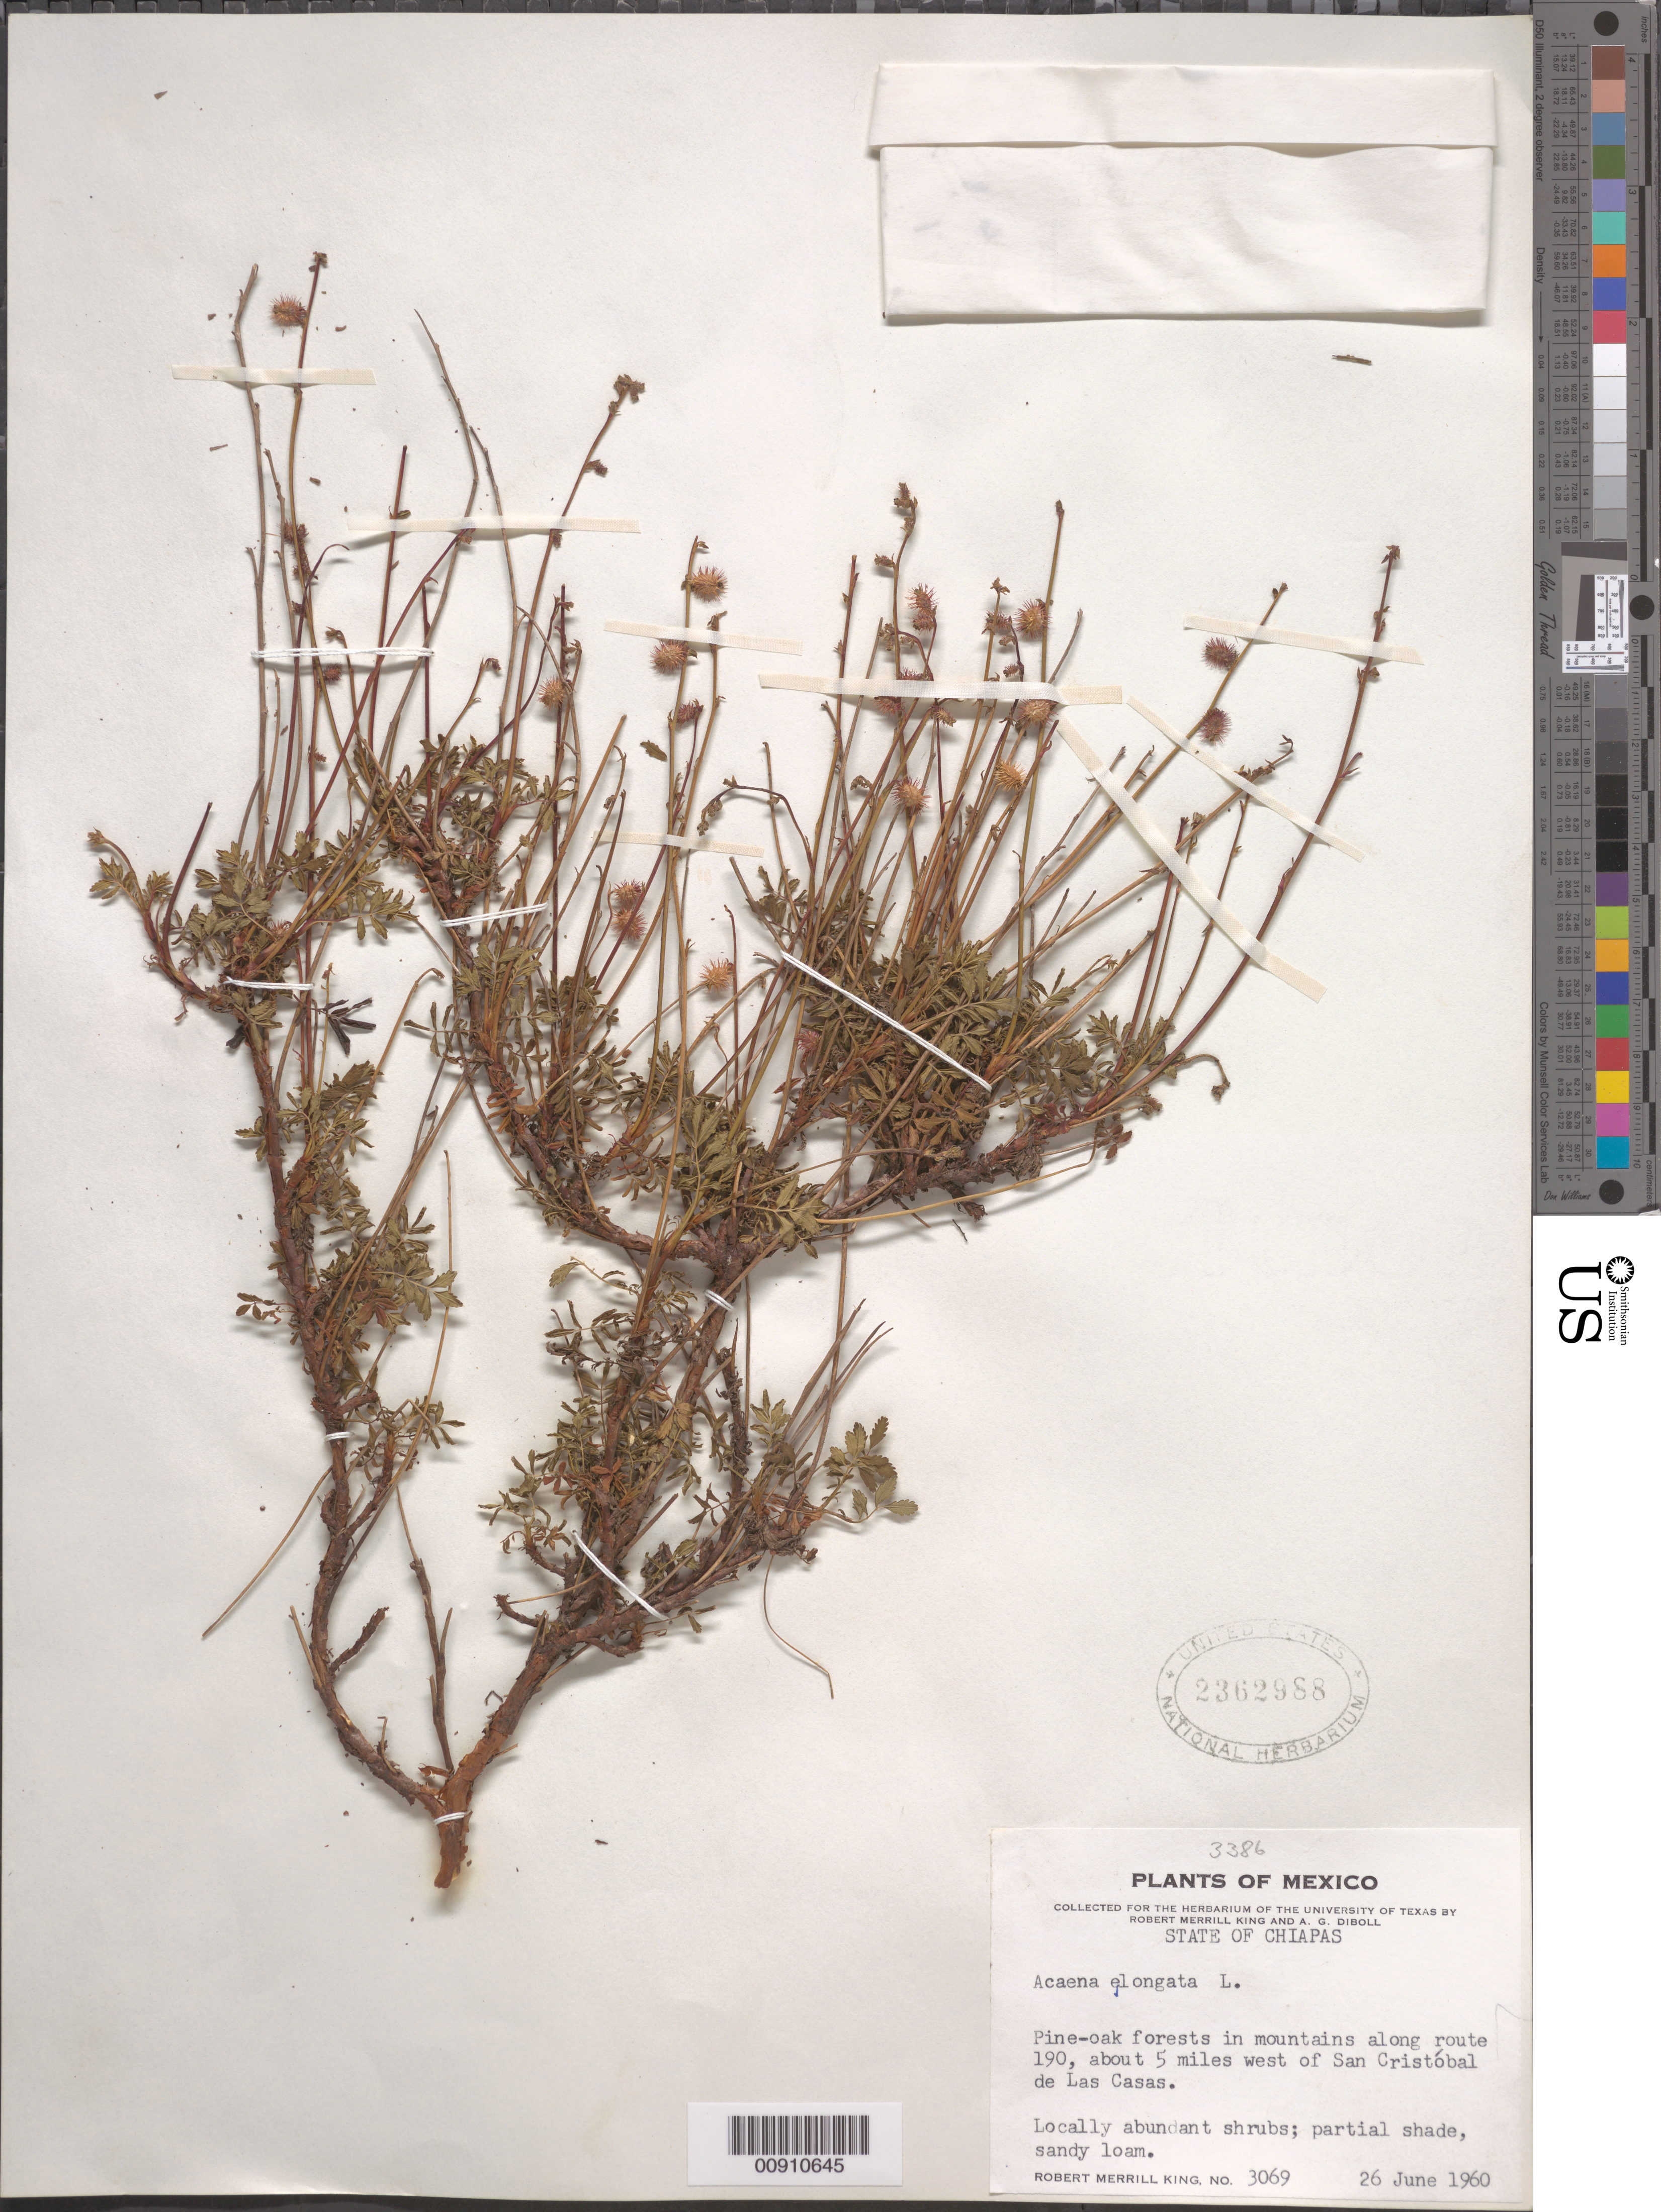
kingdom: Plantae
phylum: Tracheophyta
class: Magnoliopsida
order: Rosales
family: Rosaceae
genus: Acaena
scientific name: Acaena elongata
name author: L.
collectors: R. M. King & A. Diboll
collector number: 3069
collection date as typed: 26 Jun 1960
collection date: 1960-06-26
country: Mexico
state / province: Chiapas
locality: In mountains along route 190, about 5 miles west of San Cristóbal de las Casas, Chiapas.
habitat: Partial shade, sandy loam. Pine-oak forests in mountains.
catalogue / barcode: US 2362988